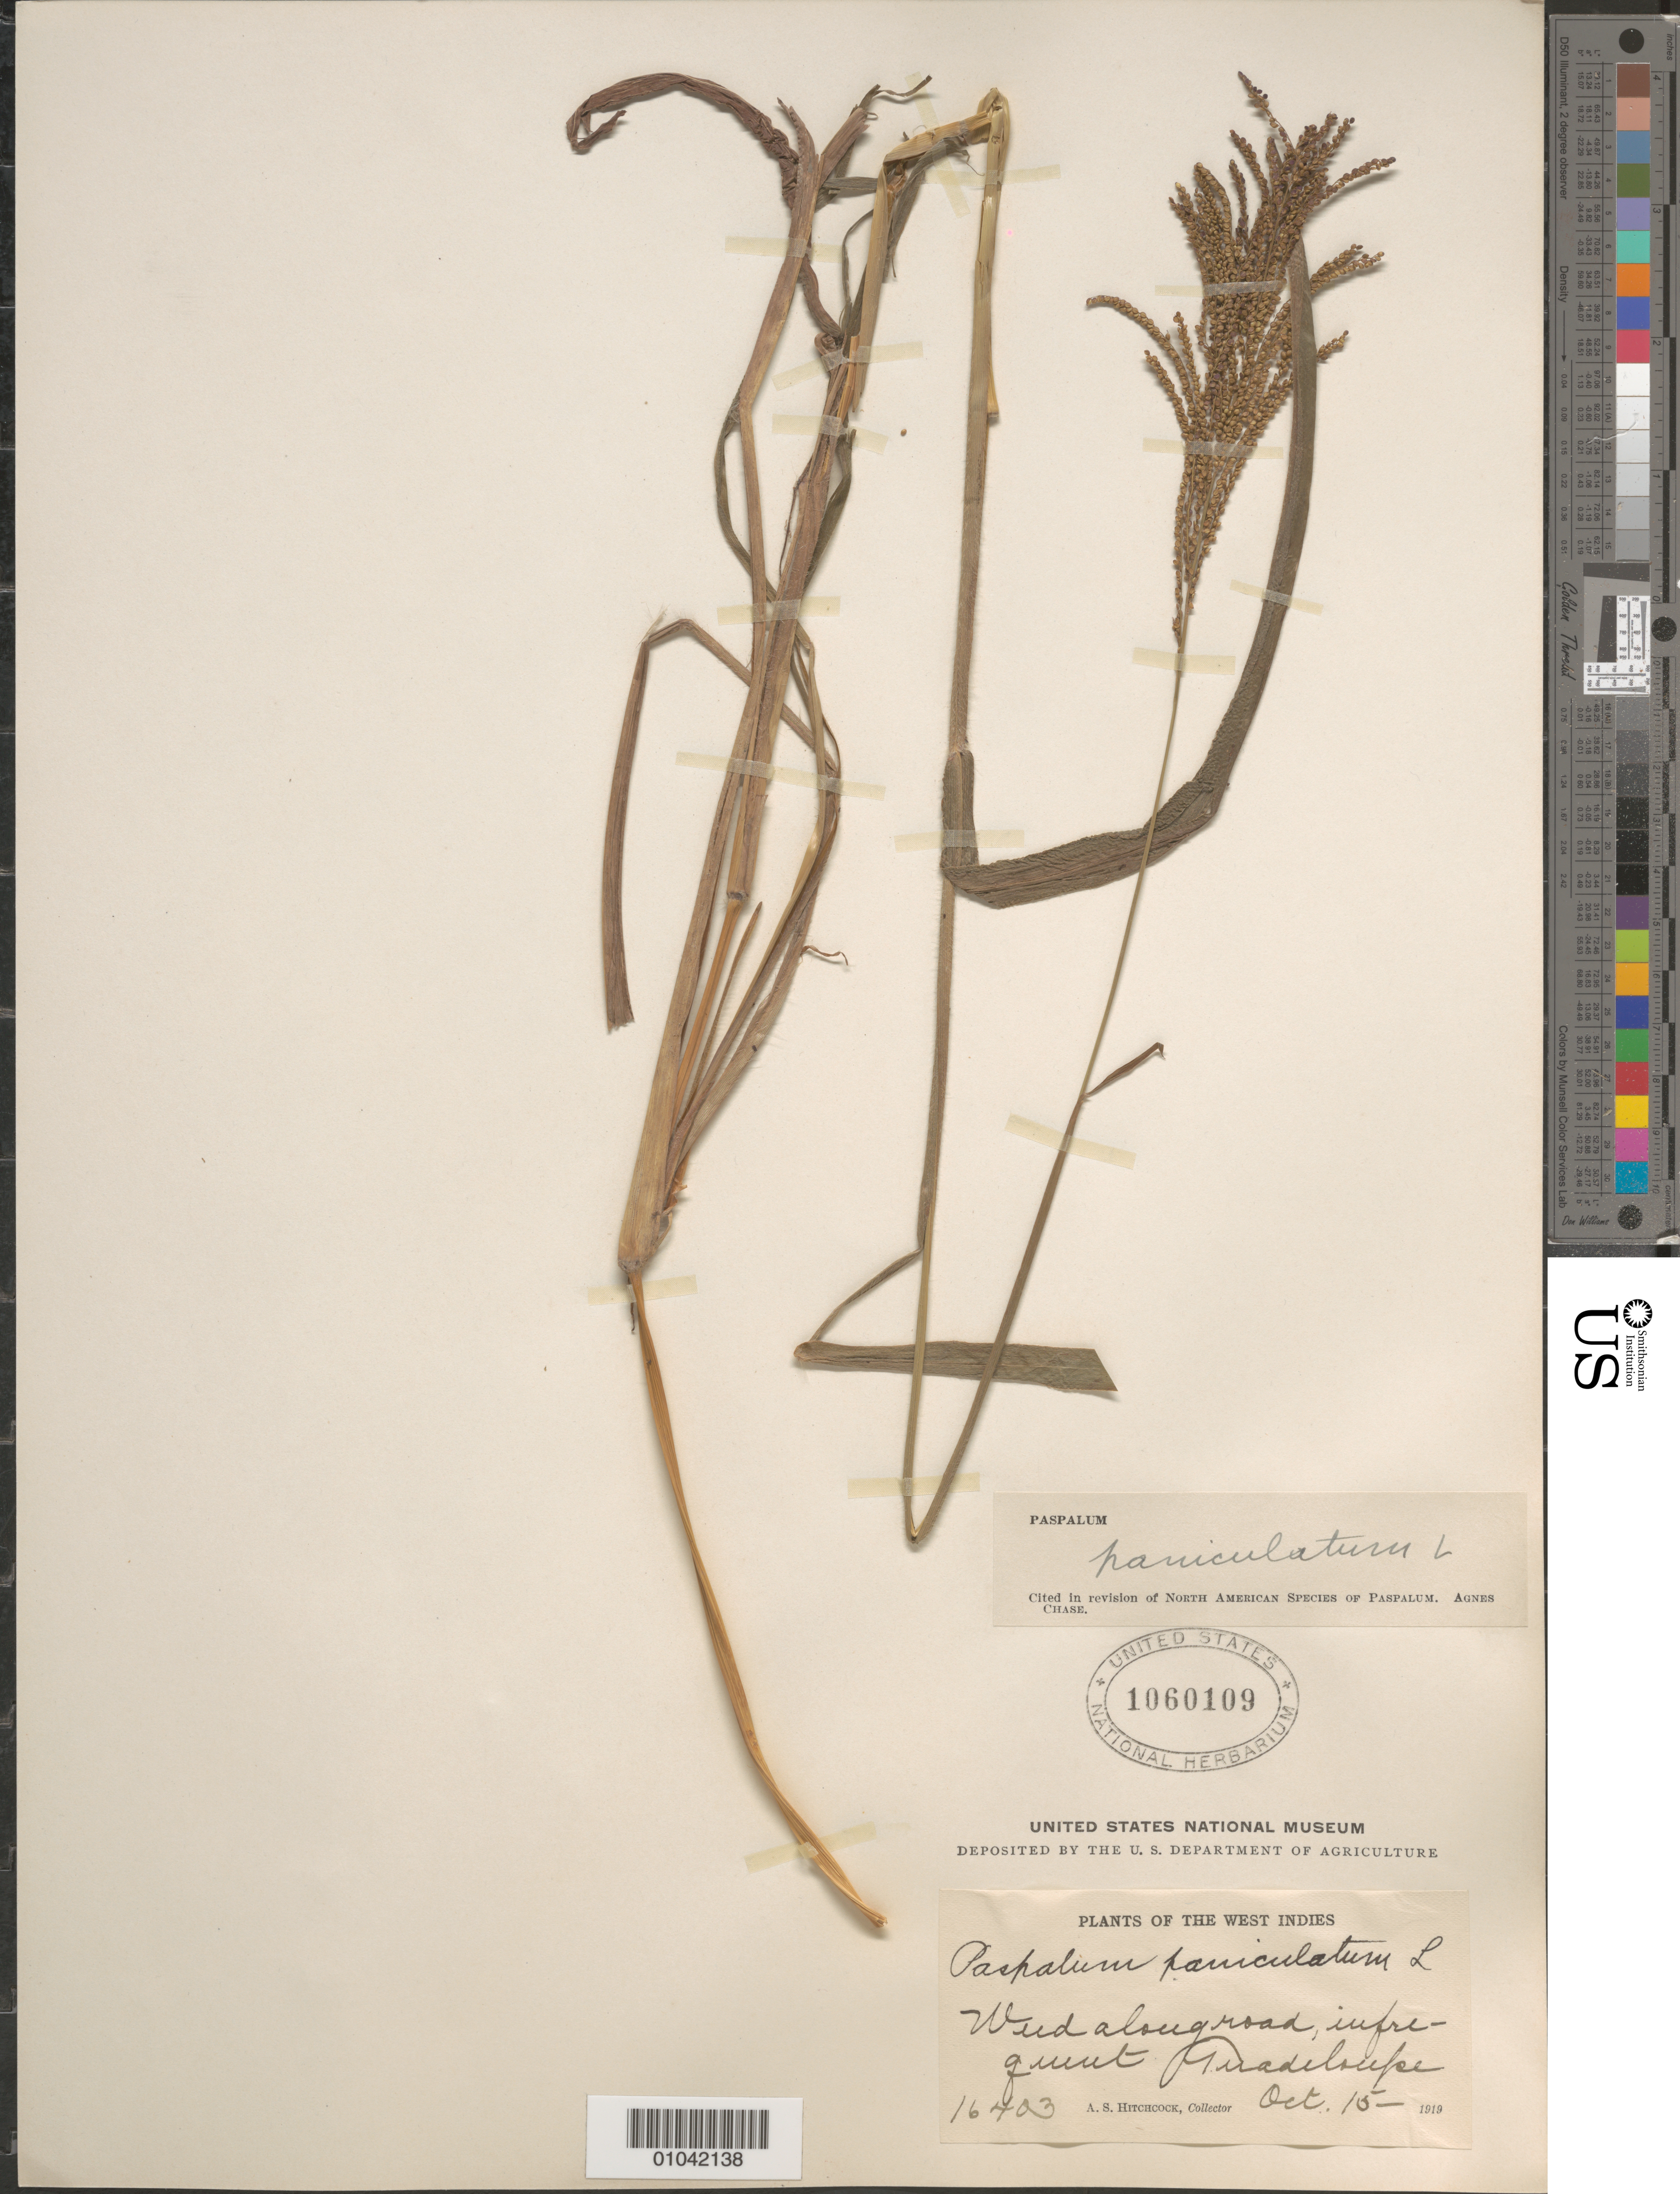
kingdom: Plantae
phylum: Tracheophyta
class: Liliopsida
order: Poales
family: Poaceae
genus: Paspalum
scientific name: Paspalum paniculatum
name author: L.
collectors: A. S. Hitchcock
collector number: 16403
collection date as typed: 15 Oct 1919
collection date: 1919-10-15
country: Guadeloupe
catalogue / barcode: US 1060109